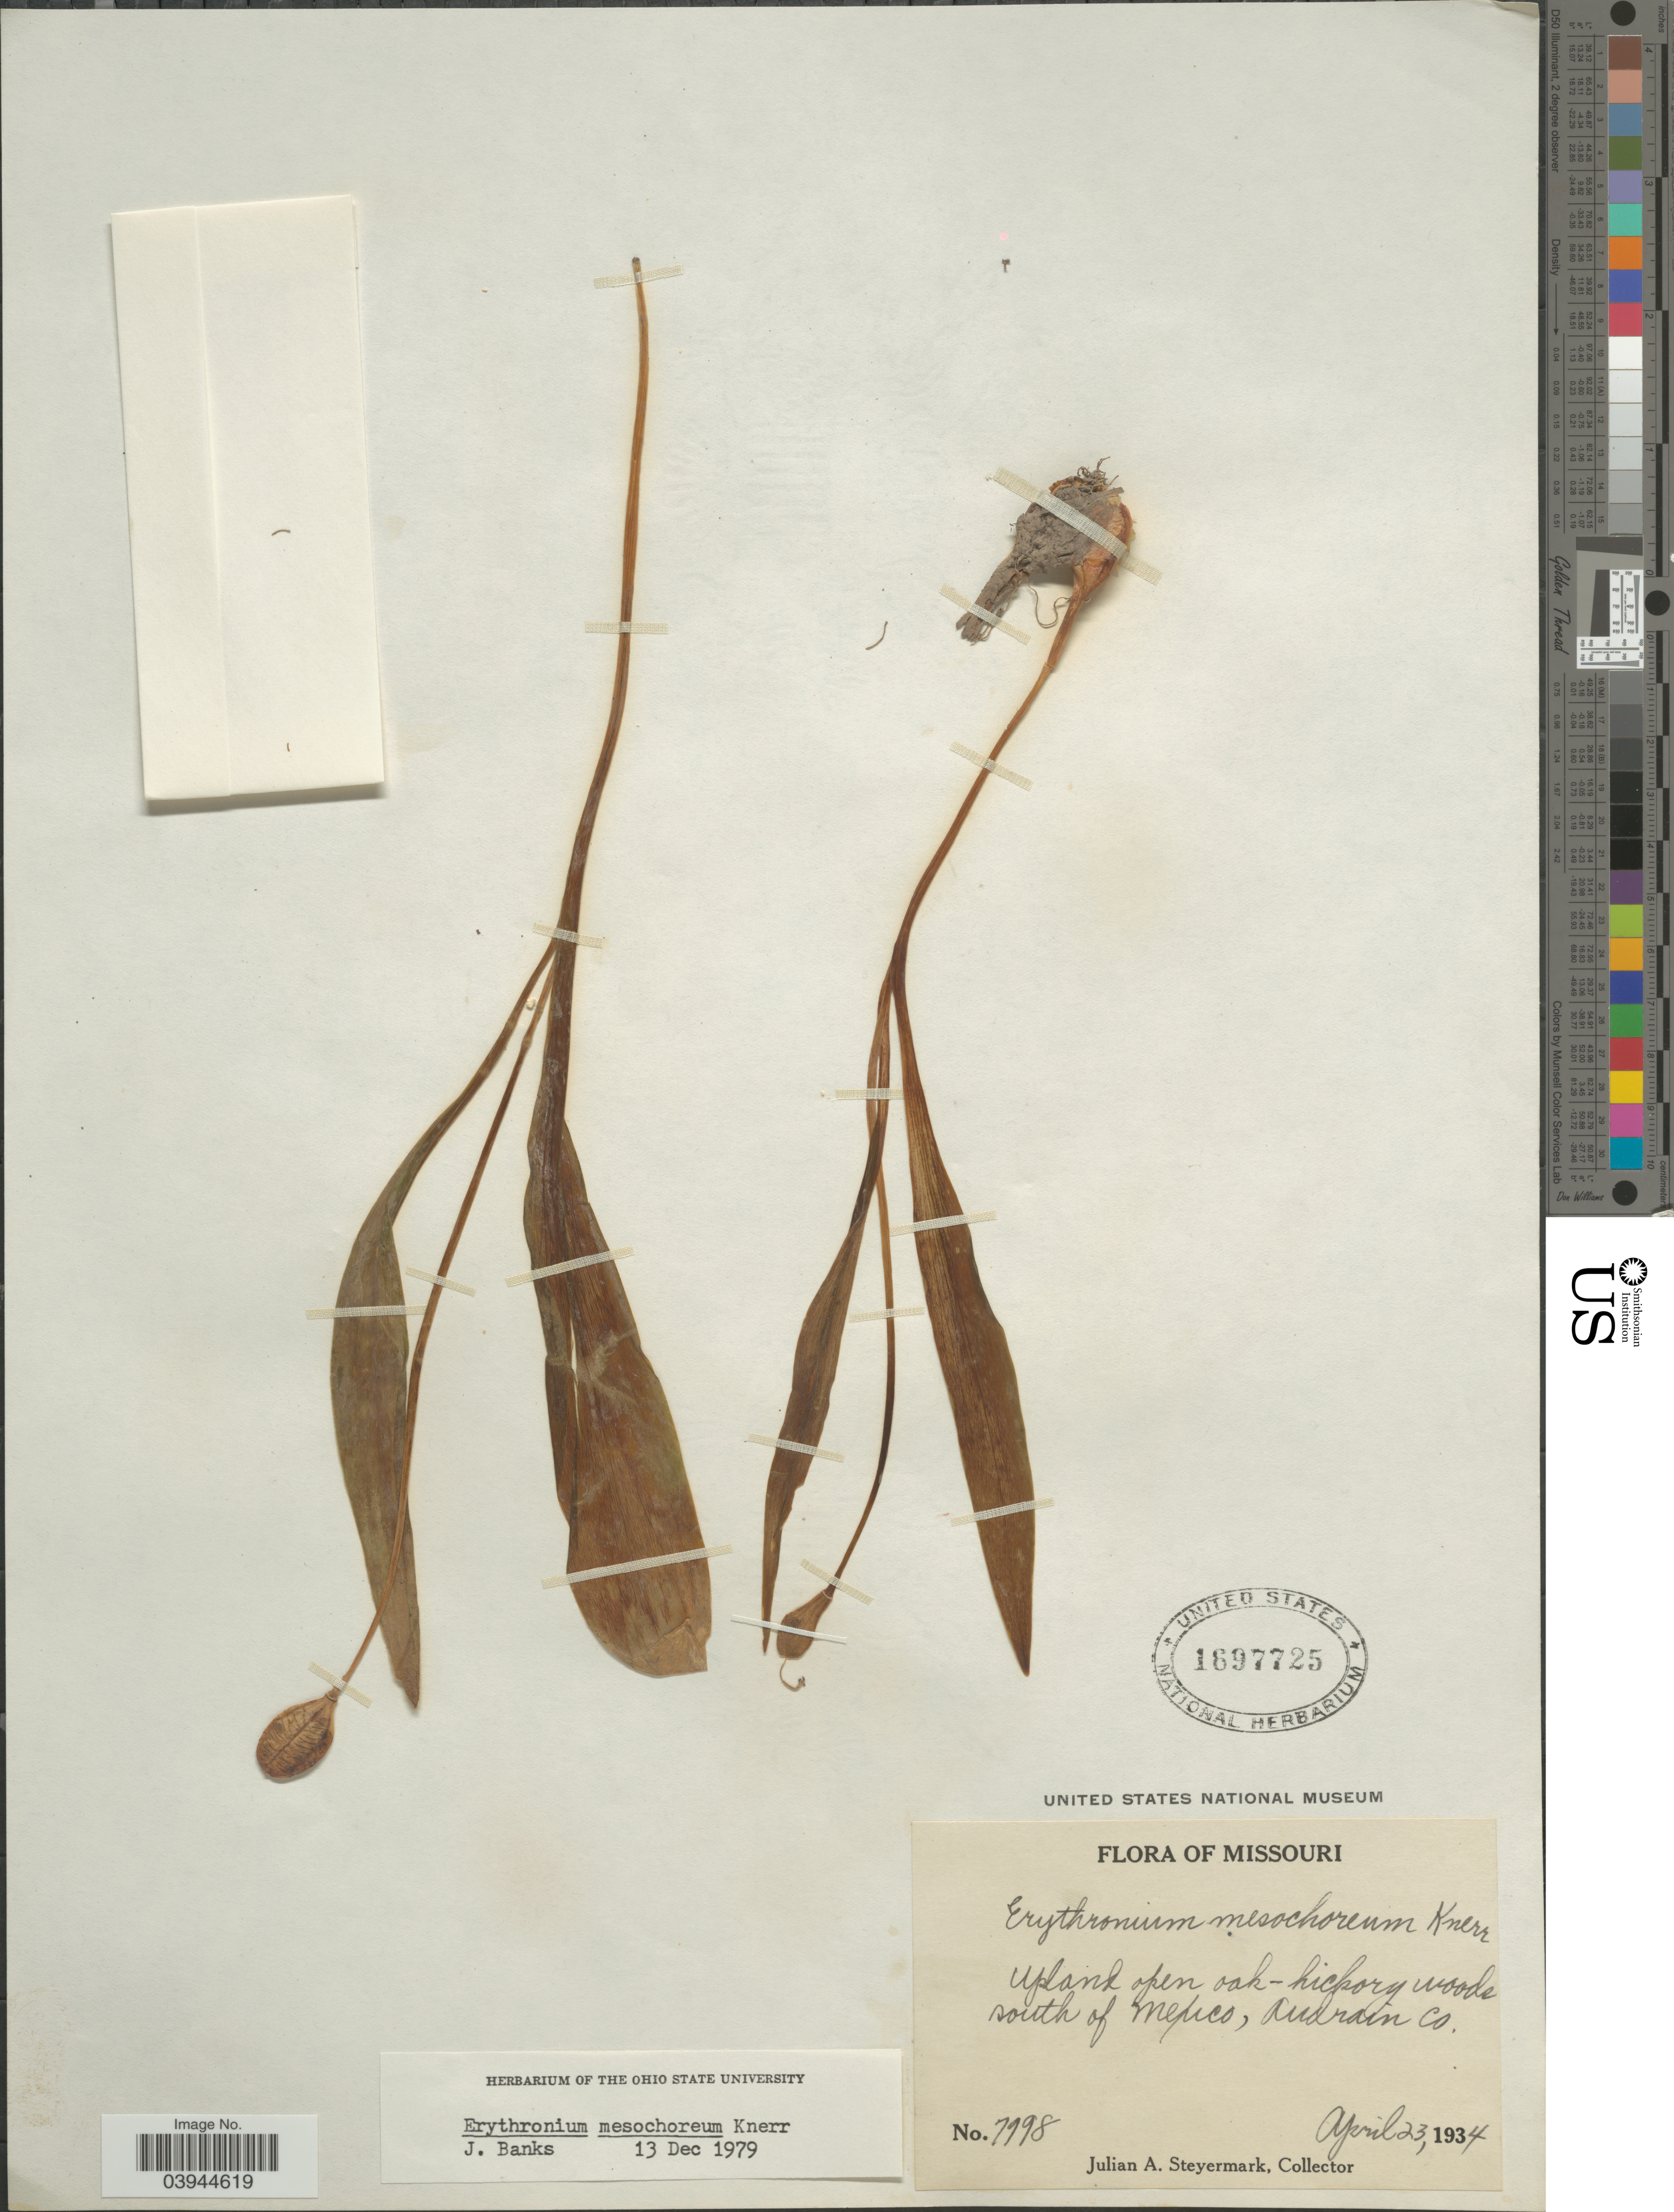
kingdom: Plantae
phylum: Tracheophyta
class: Liliopsida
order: Liliales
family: Liliaceae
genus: Erythronium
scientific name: Erythronium mesochoreum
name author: Knerr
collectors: J. Steyermark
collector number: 7998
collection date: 1934-04-23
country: United States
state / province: Missouri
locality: Upland open oak-hickory woods south of Mexico, Andrian Co.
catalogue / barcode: US 1697725